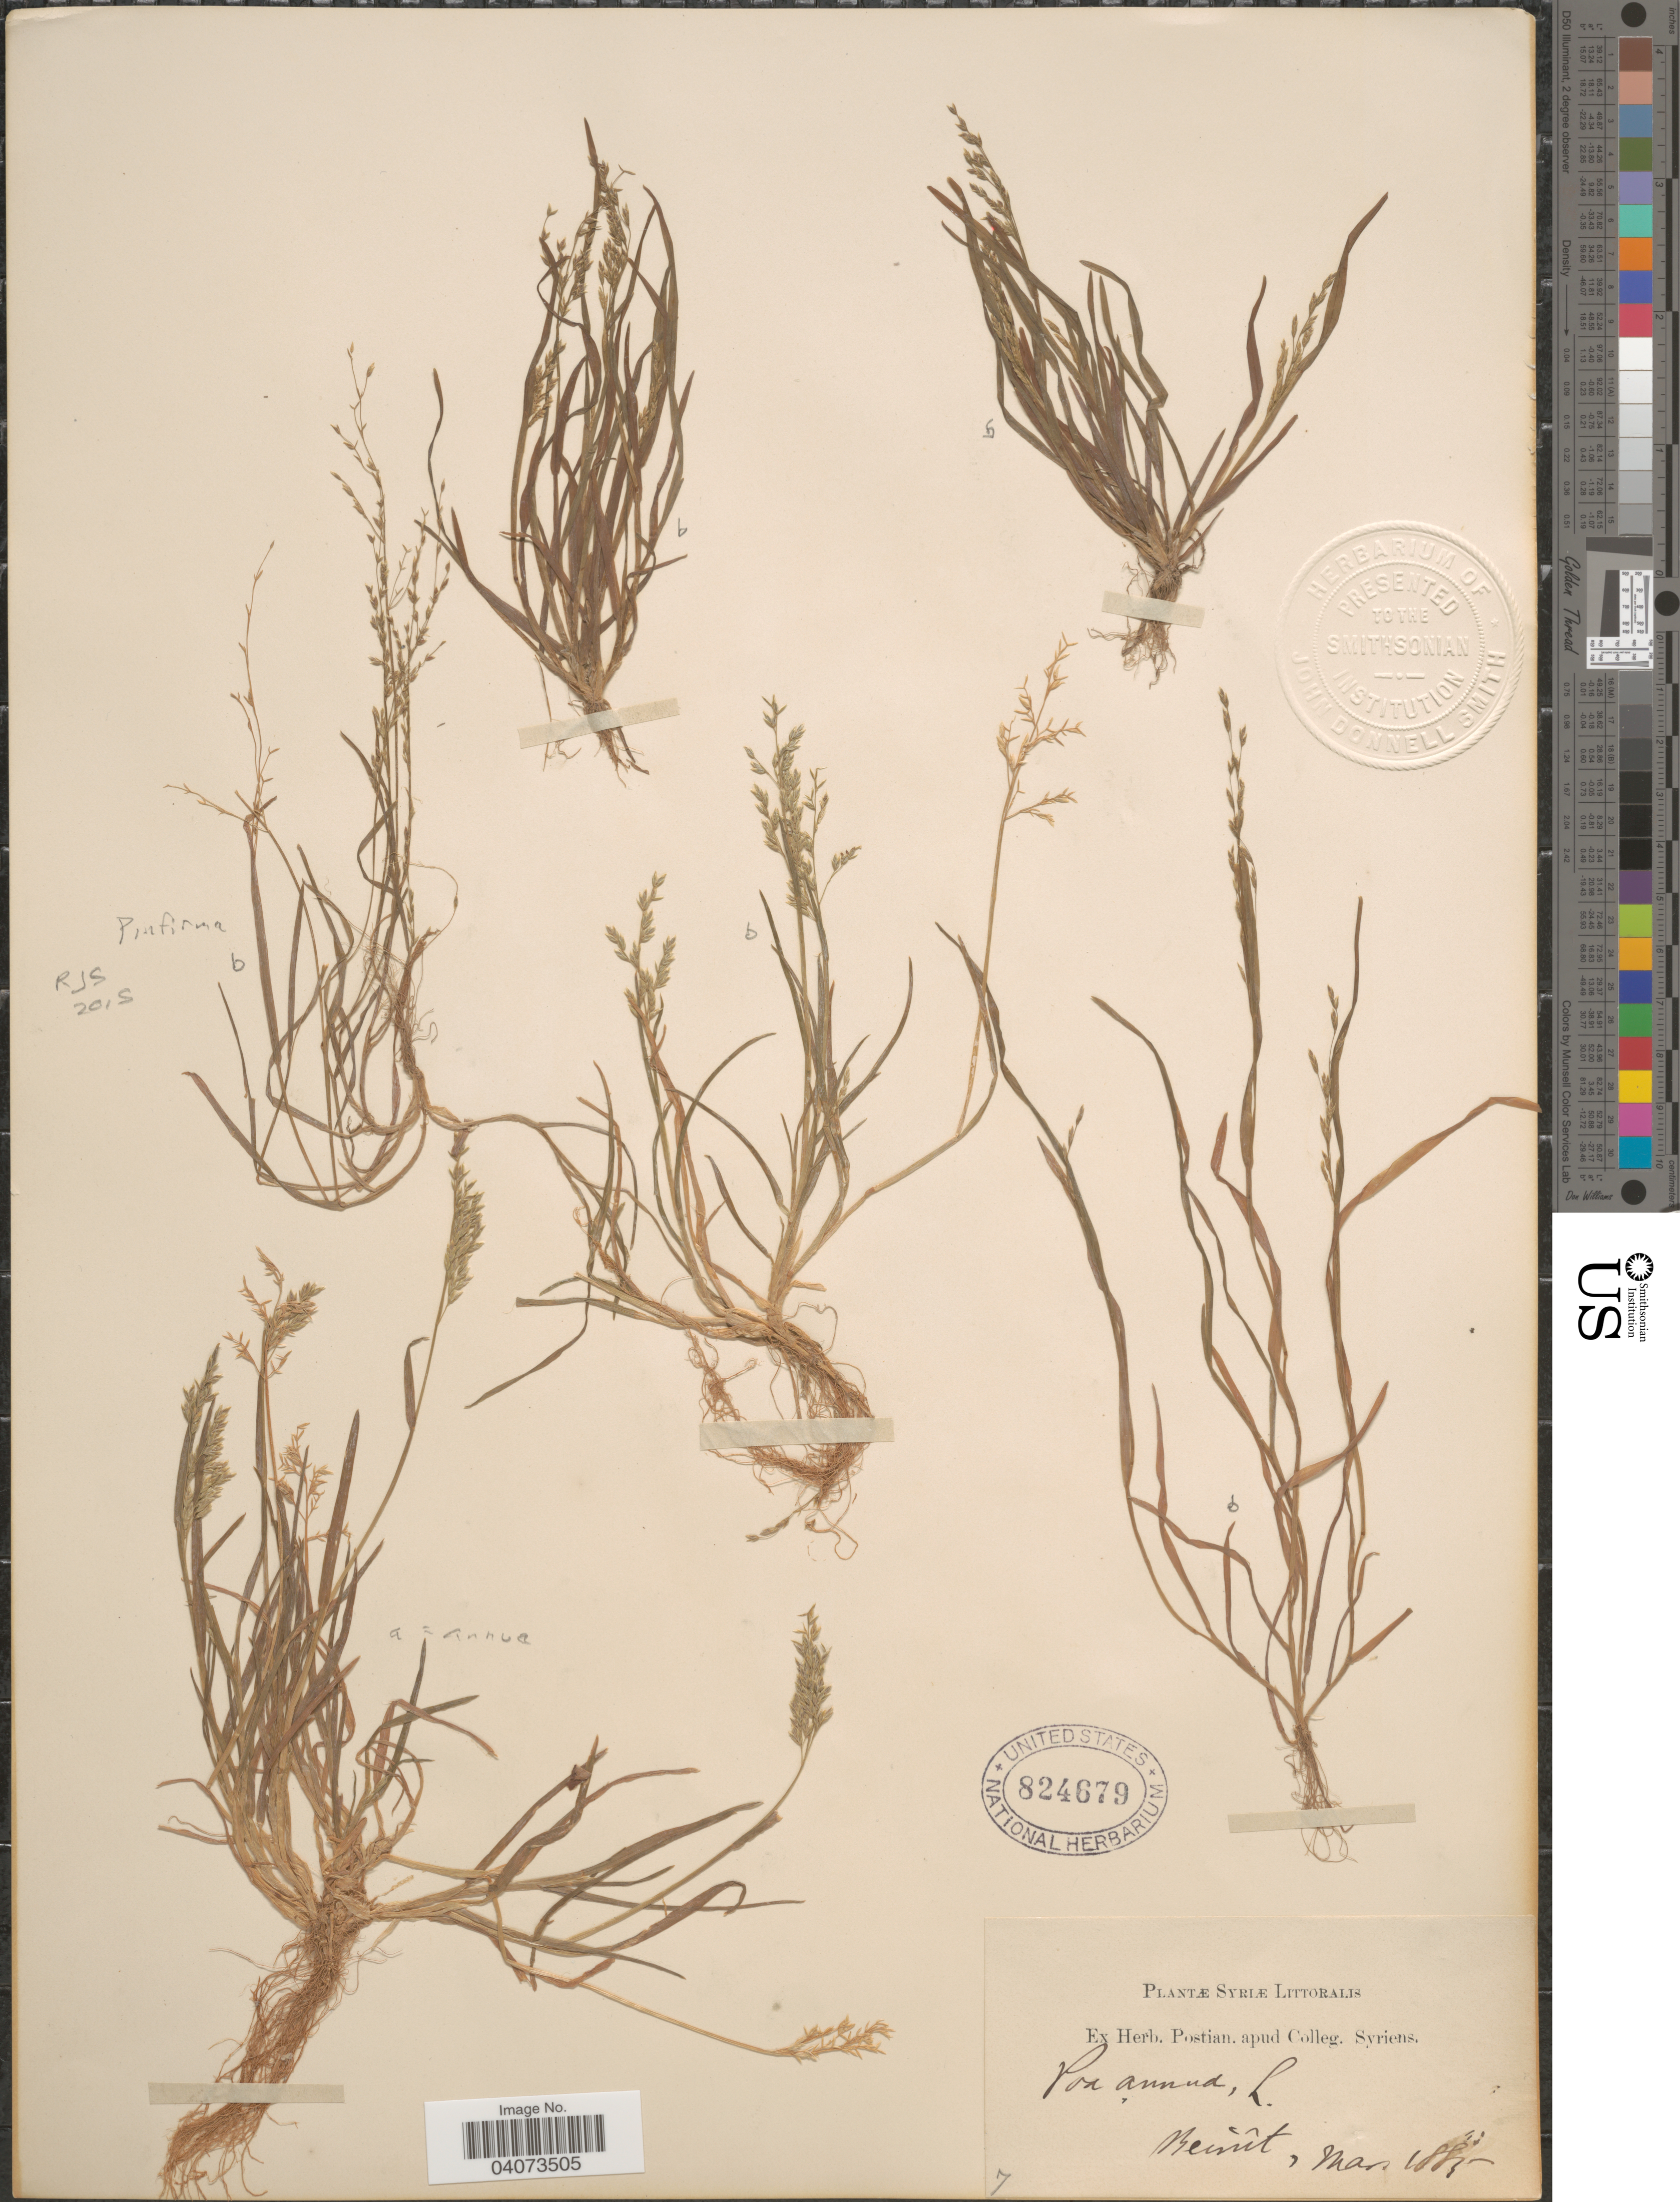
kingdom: Plantae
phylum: Tracheophyta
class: Liliopsida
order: Poales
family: Poaceae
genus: Poa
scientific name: Poa infirma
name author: Kunth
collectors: ex herb. Postian. apud Colleg. Syriens. Protest. USE "Fannie P. A. Shepard" (10308853) AS PRIMARY COLLECTOR INSTEAD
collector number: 7?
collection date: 1885-03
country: Lebanon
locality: Syriens. Beirût.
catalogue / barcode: US 824679